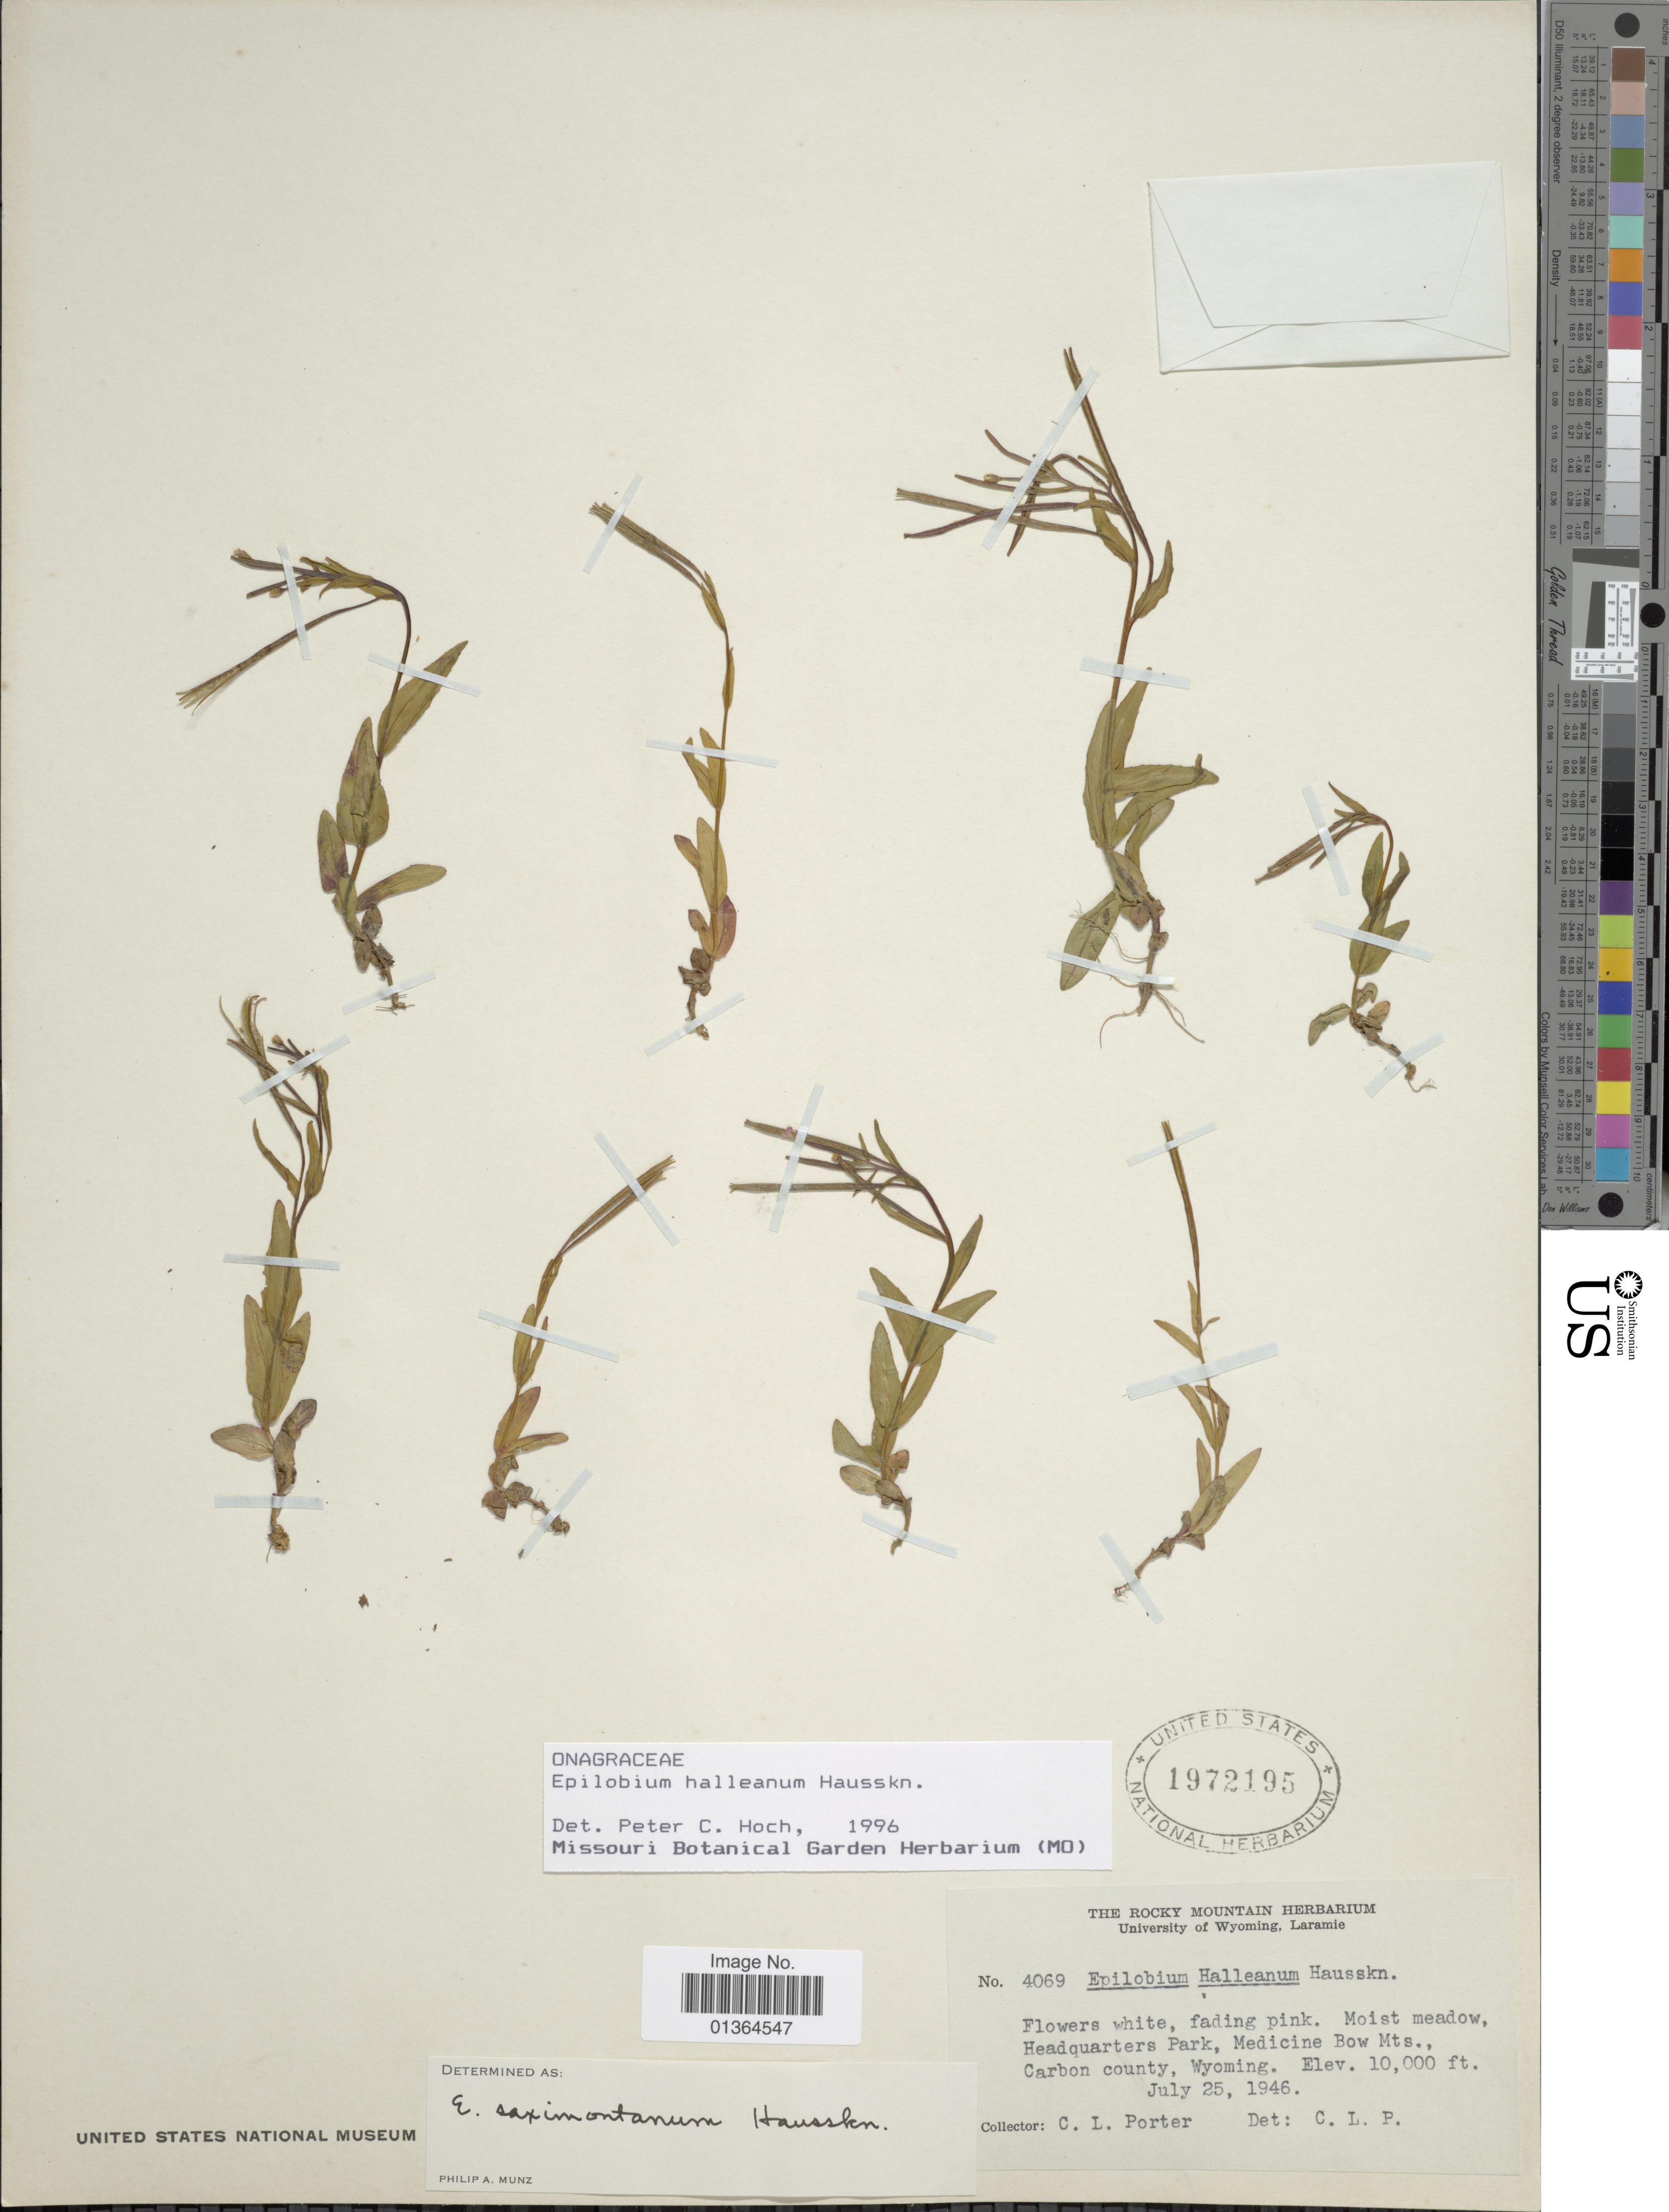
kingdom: Plantae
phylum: Tracheophyta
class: Magnoliopsida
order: Myrtales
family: Onagraceae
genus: Epilobium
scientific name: Epilobium hallianum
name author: Hausskn.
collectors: C. L. Porter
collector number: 4069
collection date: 1946-07-25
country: United States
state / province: Wyoming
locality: Moist meadow, Headquarters Park, Medicine Bow Mts., Carbon county.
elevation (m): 3048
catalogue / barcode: US 1972195